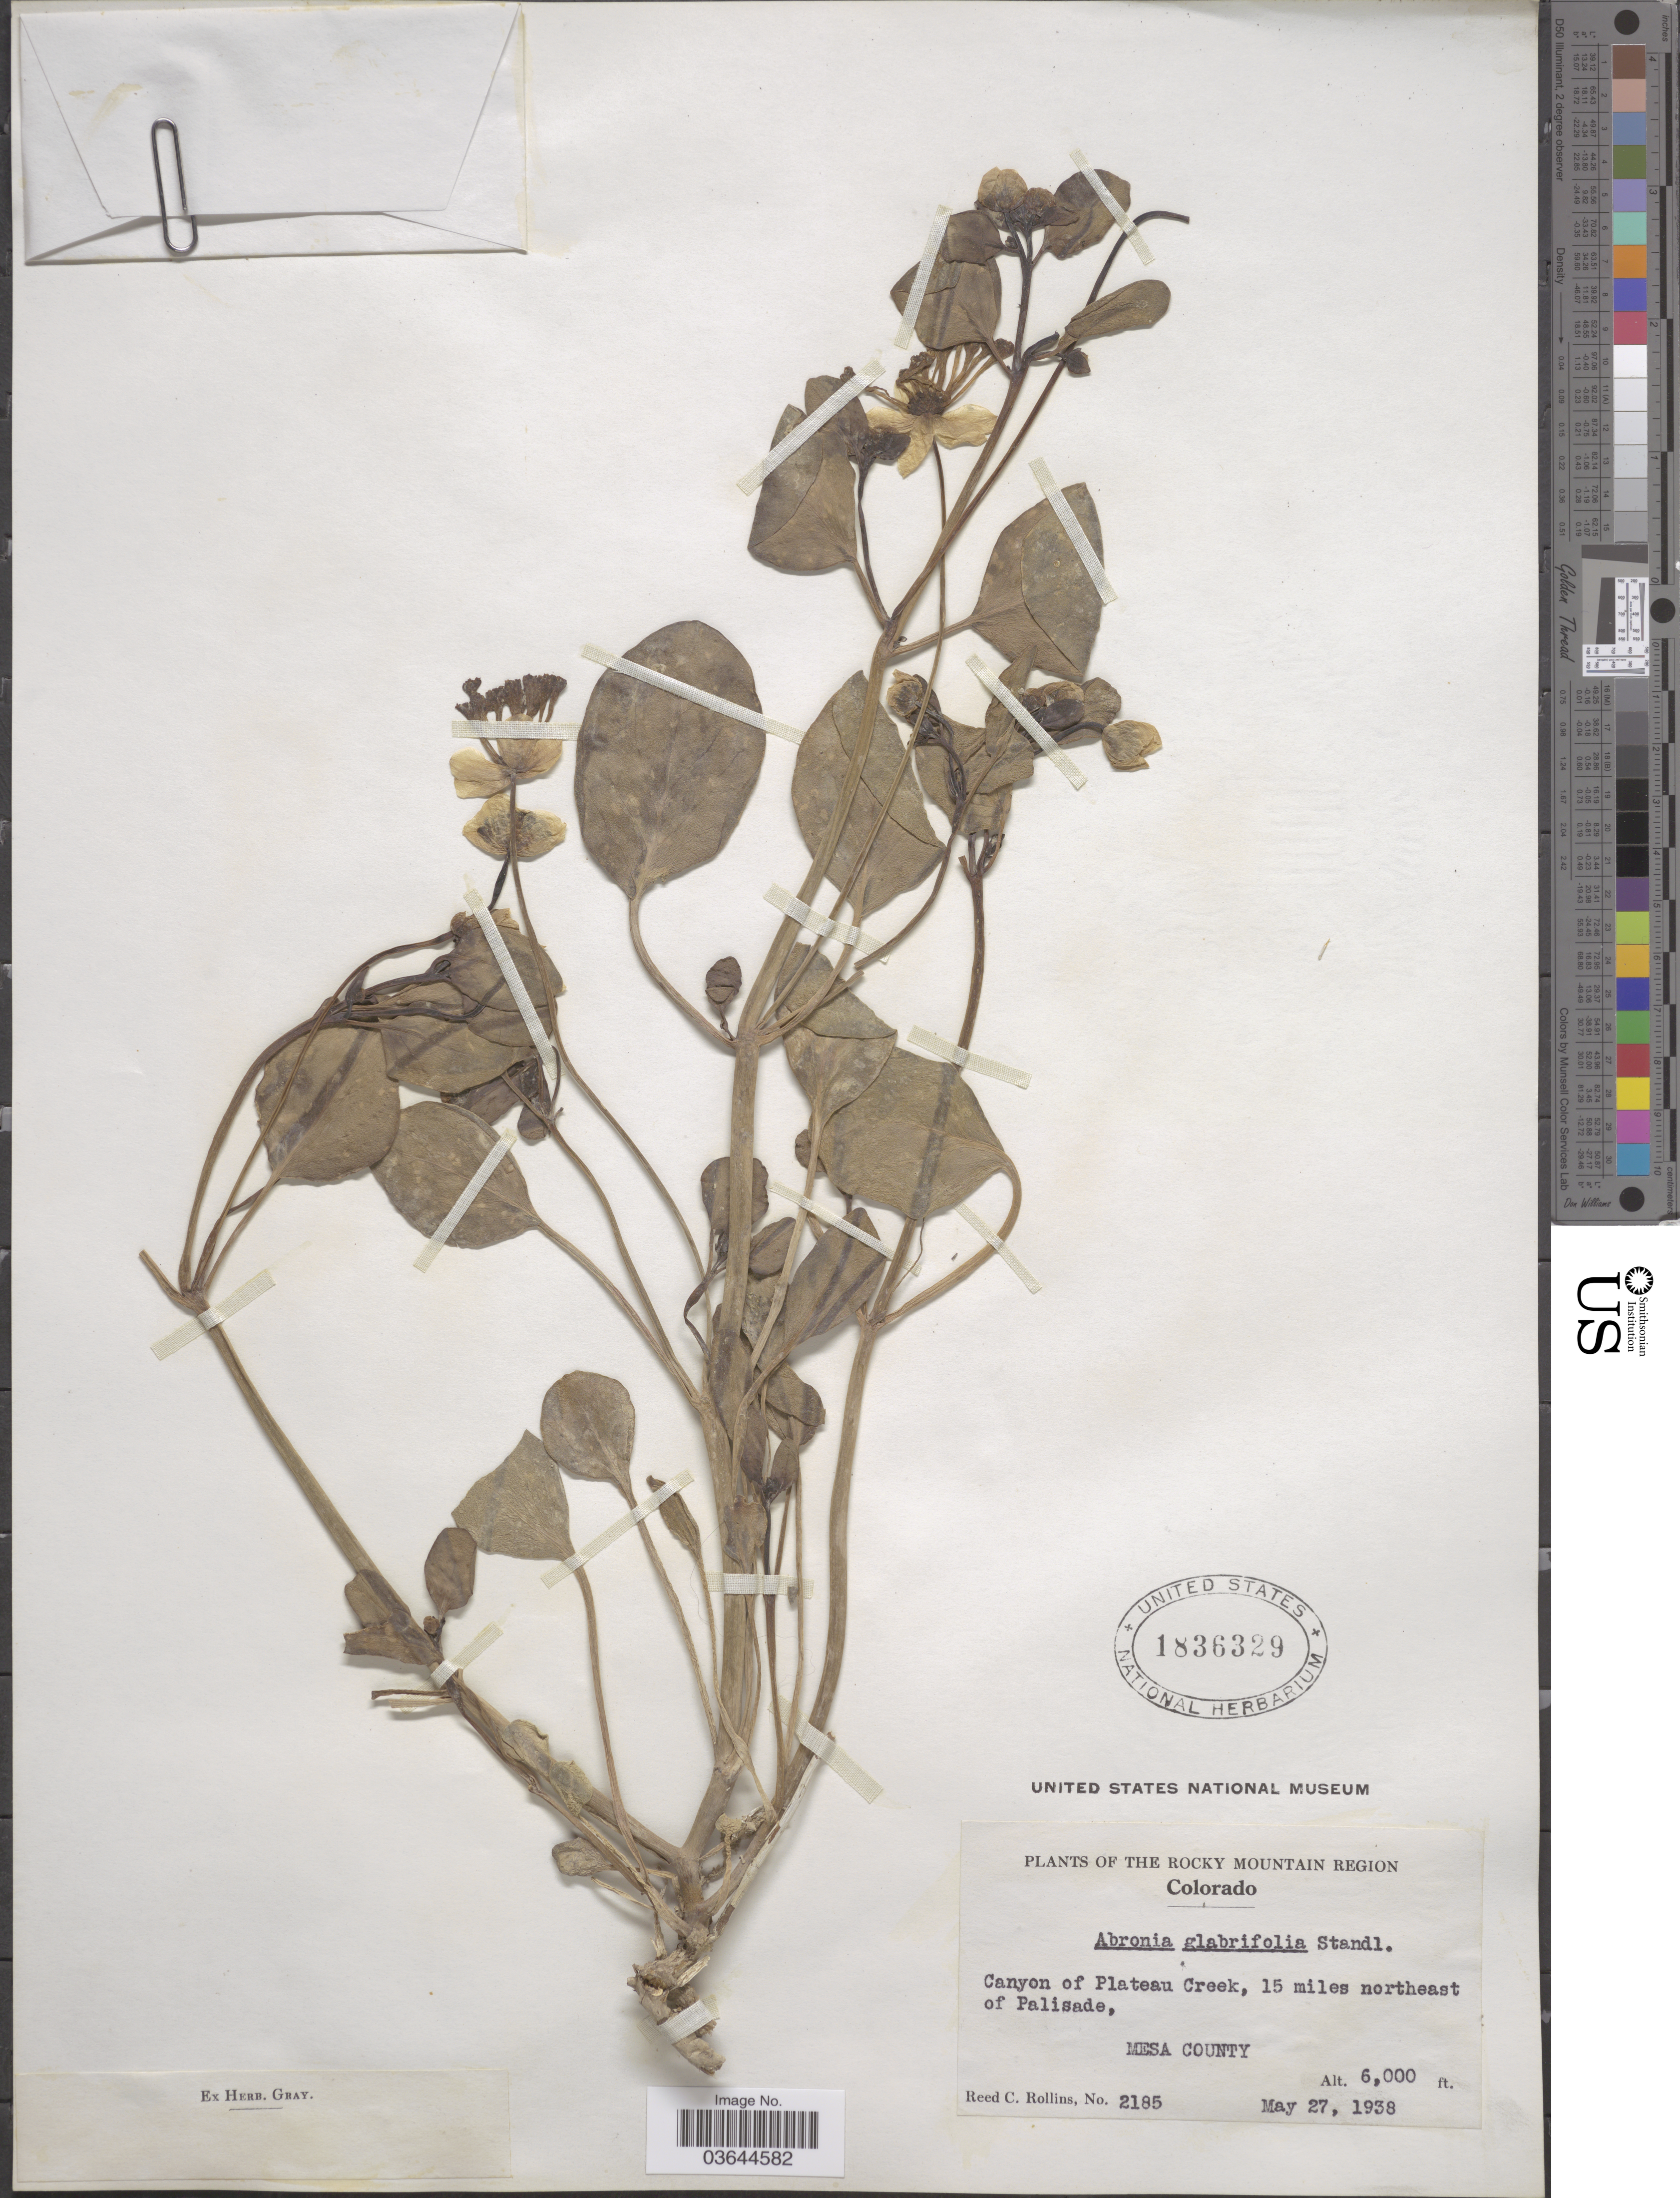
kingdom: Plantae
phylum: Tracheophyta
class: Magnoliopsida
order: Caryophyllales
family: Nyctaginaceae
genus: Abronia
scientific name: Abronia glabrifolia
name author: Standl.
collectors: R. C. Rollins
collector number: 2185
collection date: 1938-05-27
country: United States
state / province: Colorado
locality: The Rocky Mountain Region. Canyon of Plateau Creek, 15 miles northeast of Palisade, Mesa County.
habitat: canyon of Plateau Creek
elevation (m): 1829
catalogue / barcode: US 1836329